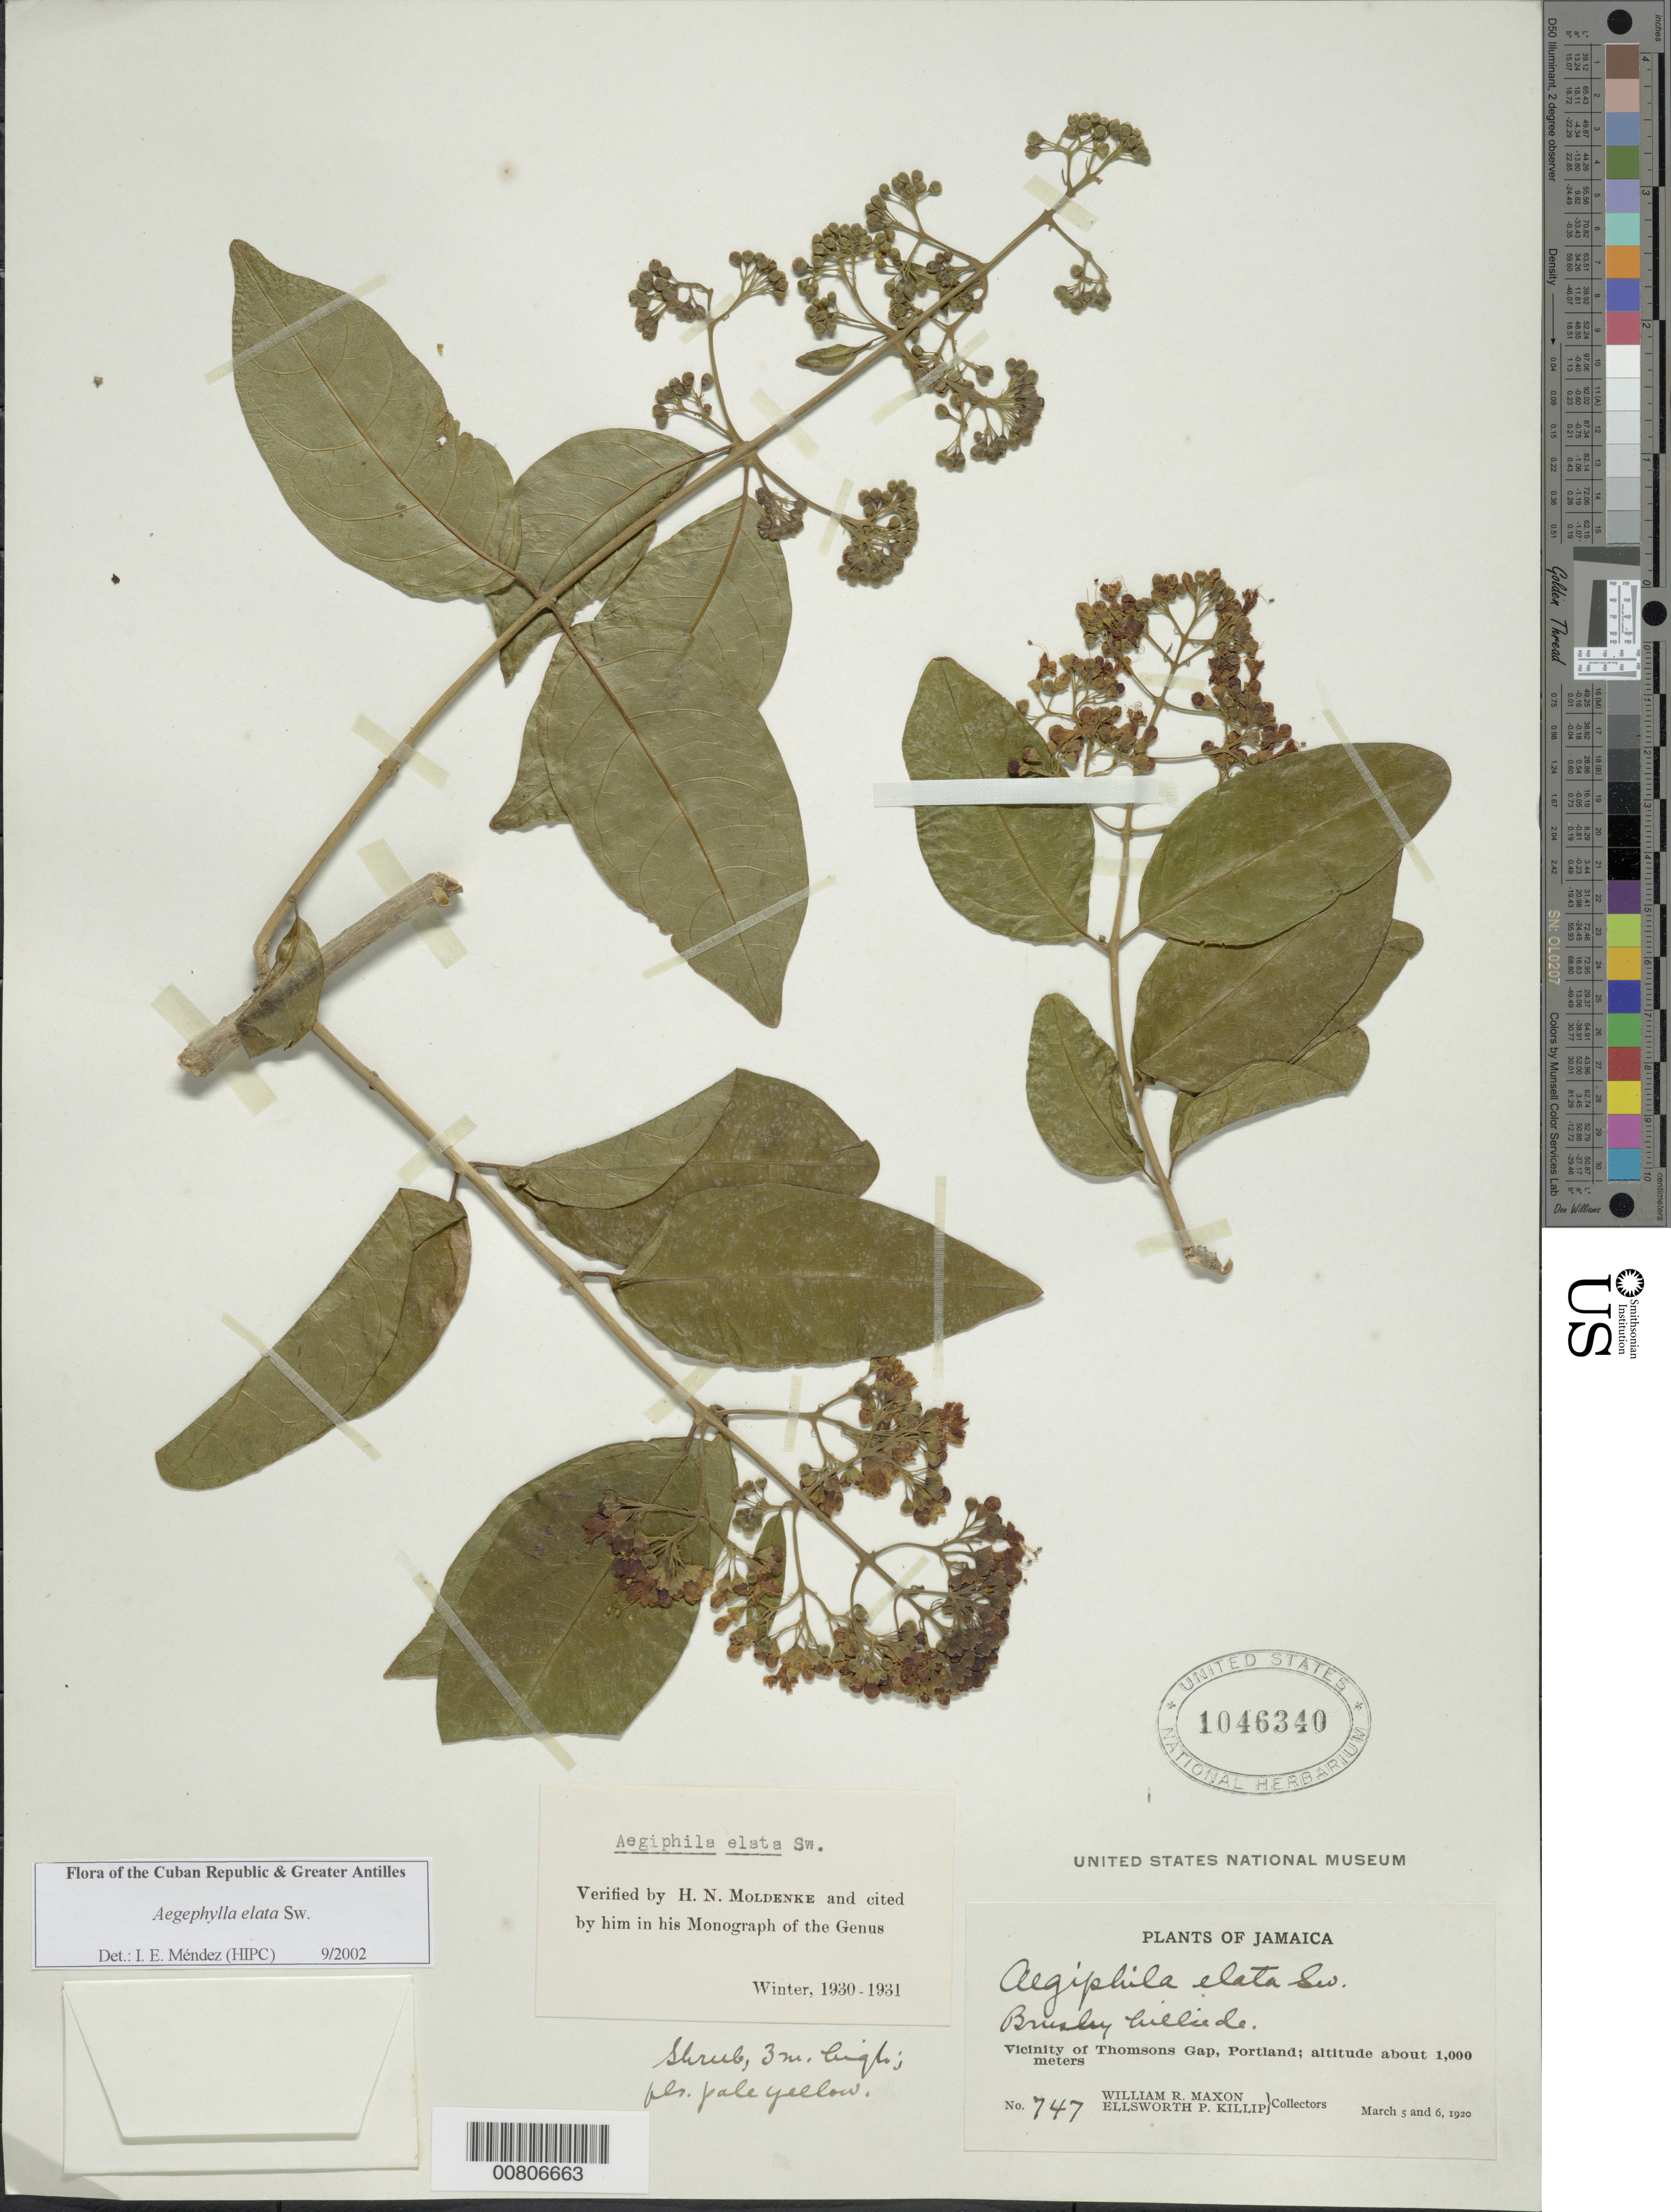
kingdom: Plantae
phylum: Tracheophyta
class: Magnoliopsida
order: Lamiales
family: Lamiaceae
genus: Aegiphila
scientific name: Aegiphila elata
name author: Sw.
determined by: Méndez, Isidro E., (HIPC)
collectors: W. R. Maxon & E. P. Killip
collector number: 747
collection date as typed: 05 Mar 1920 and 06 Mar 1920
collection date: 1920-03-05,1920-03-06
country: Jamaica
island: Jamaica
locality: Thomson Gap, Portland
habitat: Brushy hillside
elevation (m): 1000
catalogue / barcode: US 1046340